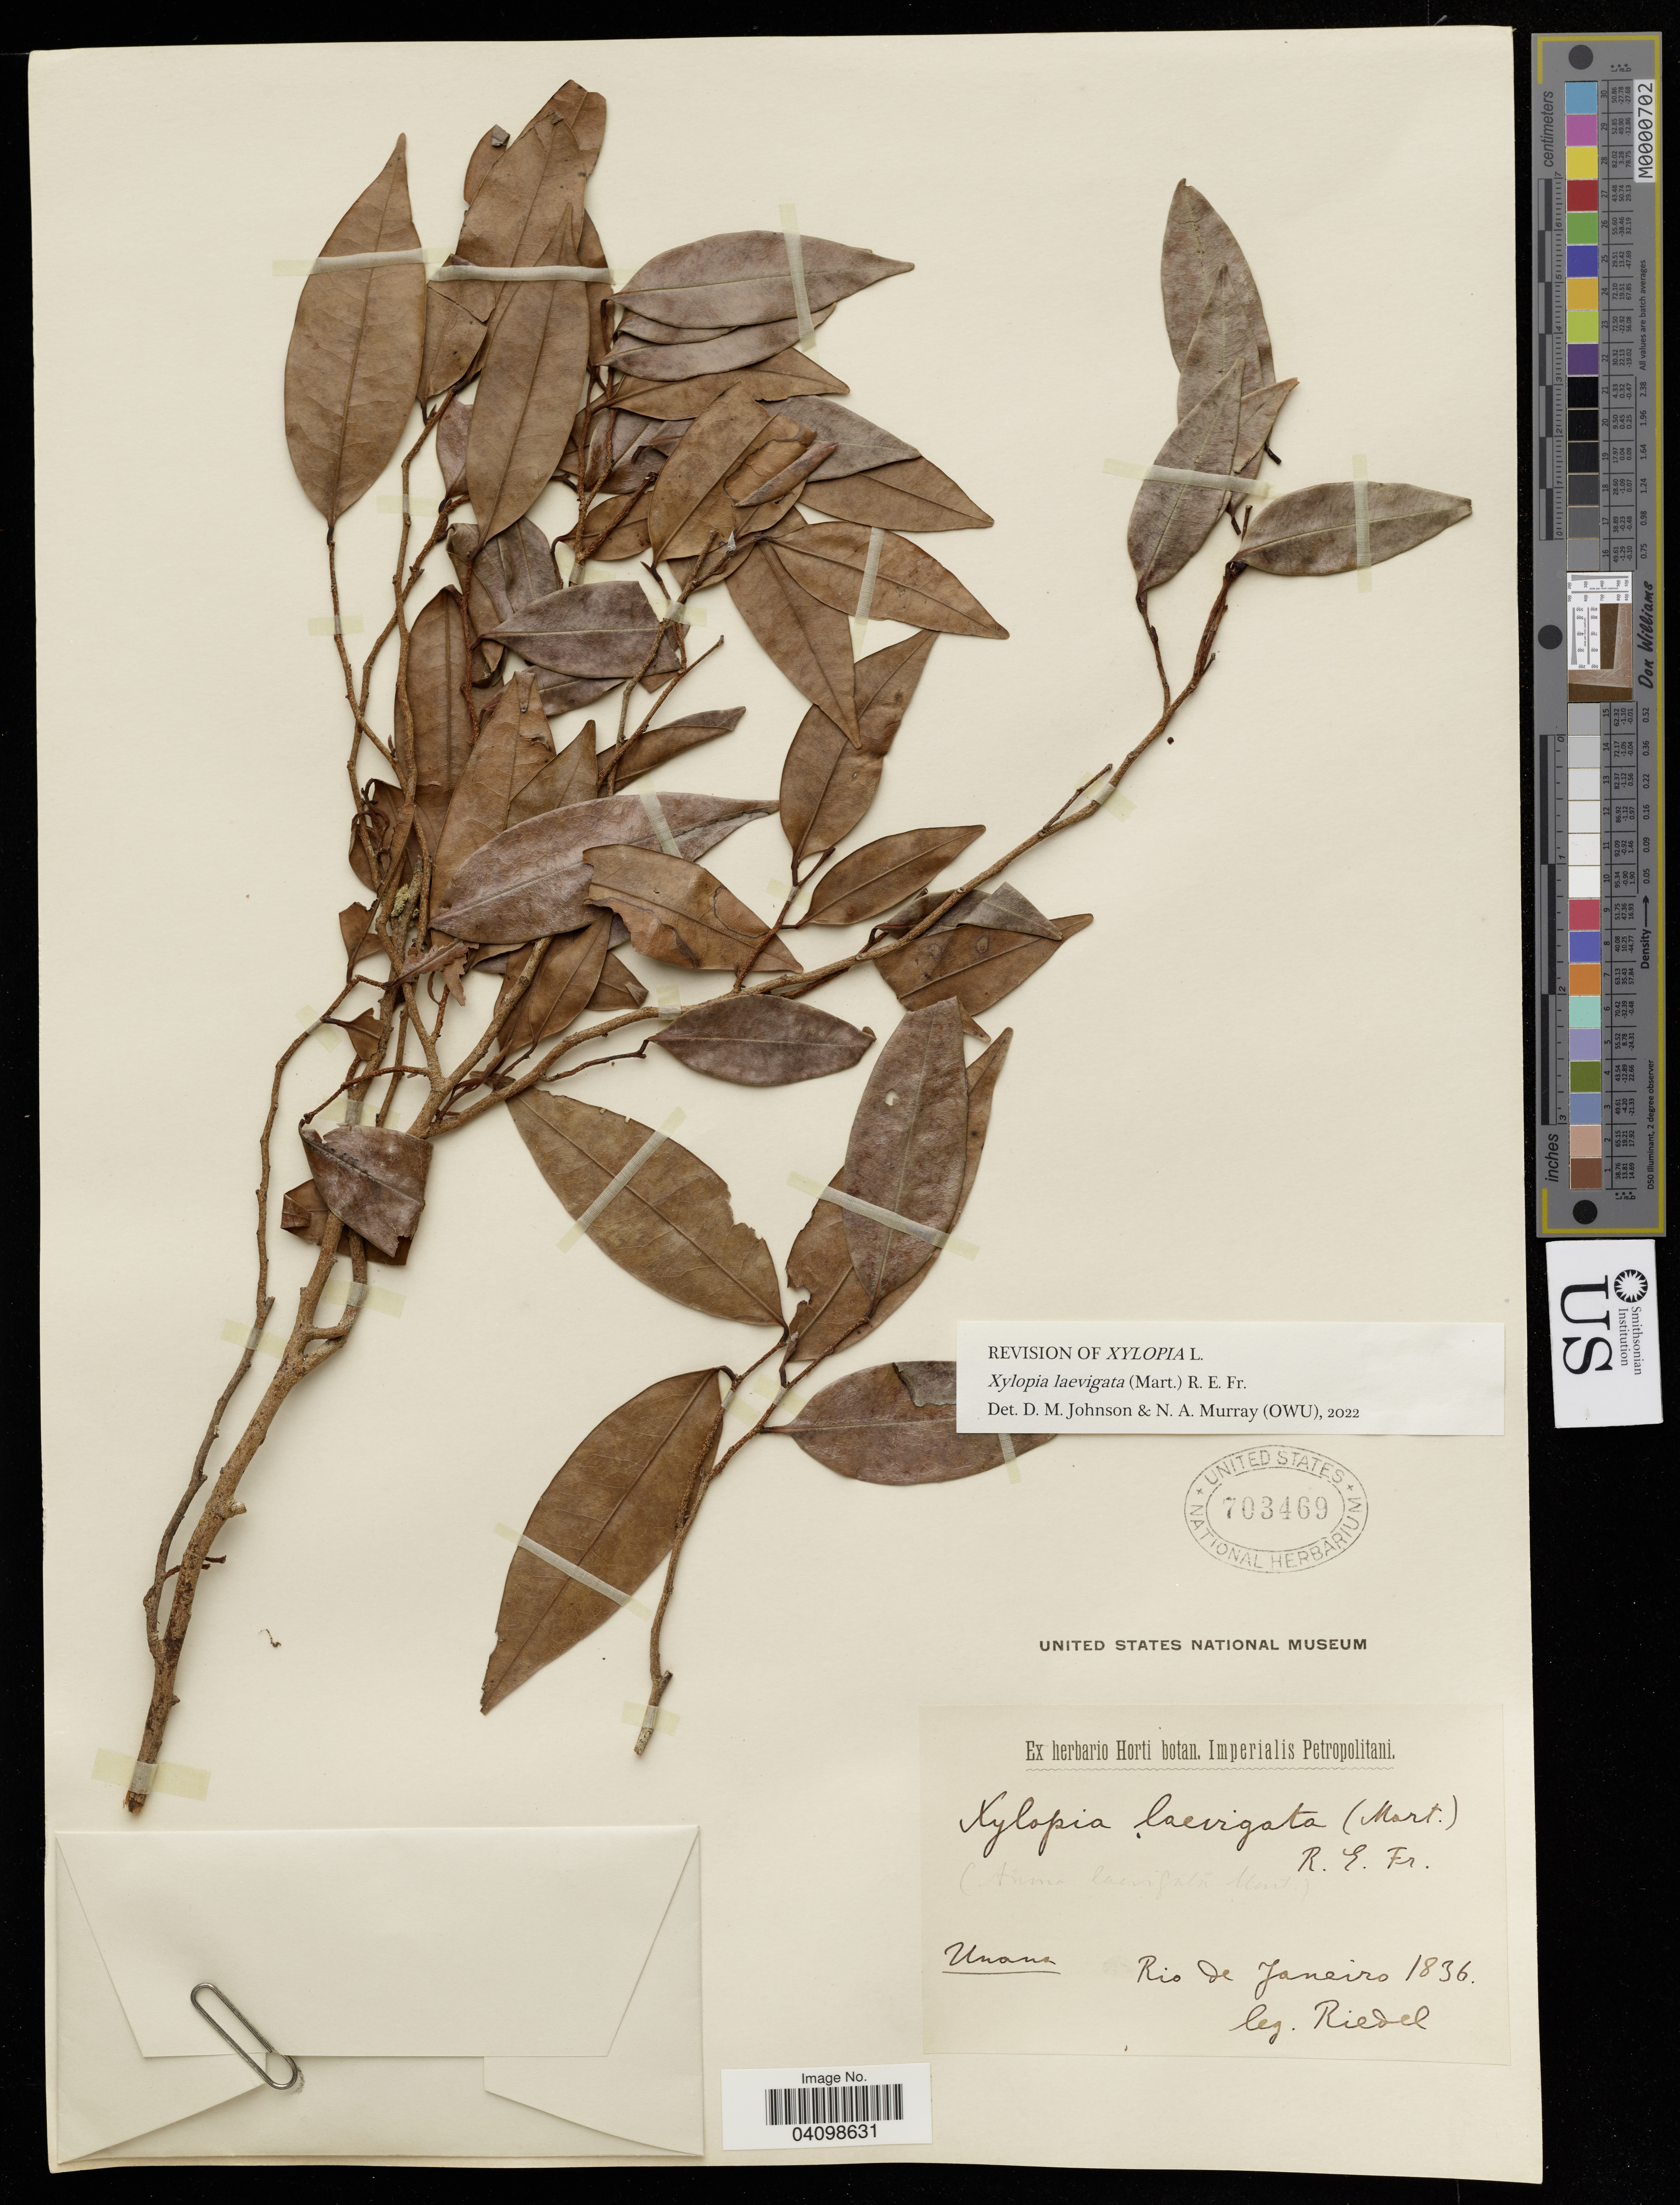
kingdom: Plantae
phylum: Tracheophyta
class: Magnoliopsida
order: Magnoliales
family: Annonaceae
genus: Xylopia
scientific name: Xylopia laevigata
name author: (Mart.) R.E. Fr.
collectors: Riedel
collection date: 1836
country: Brazil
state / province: Rio de Janeiro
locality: Unana.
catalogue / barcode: US 703469